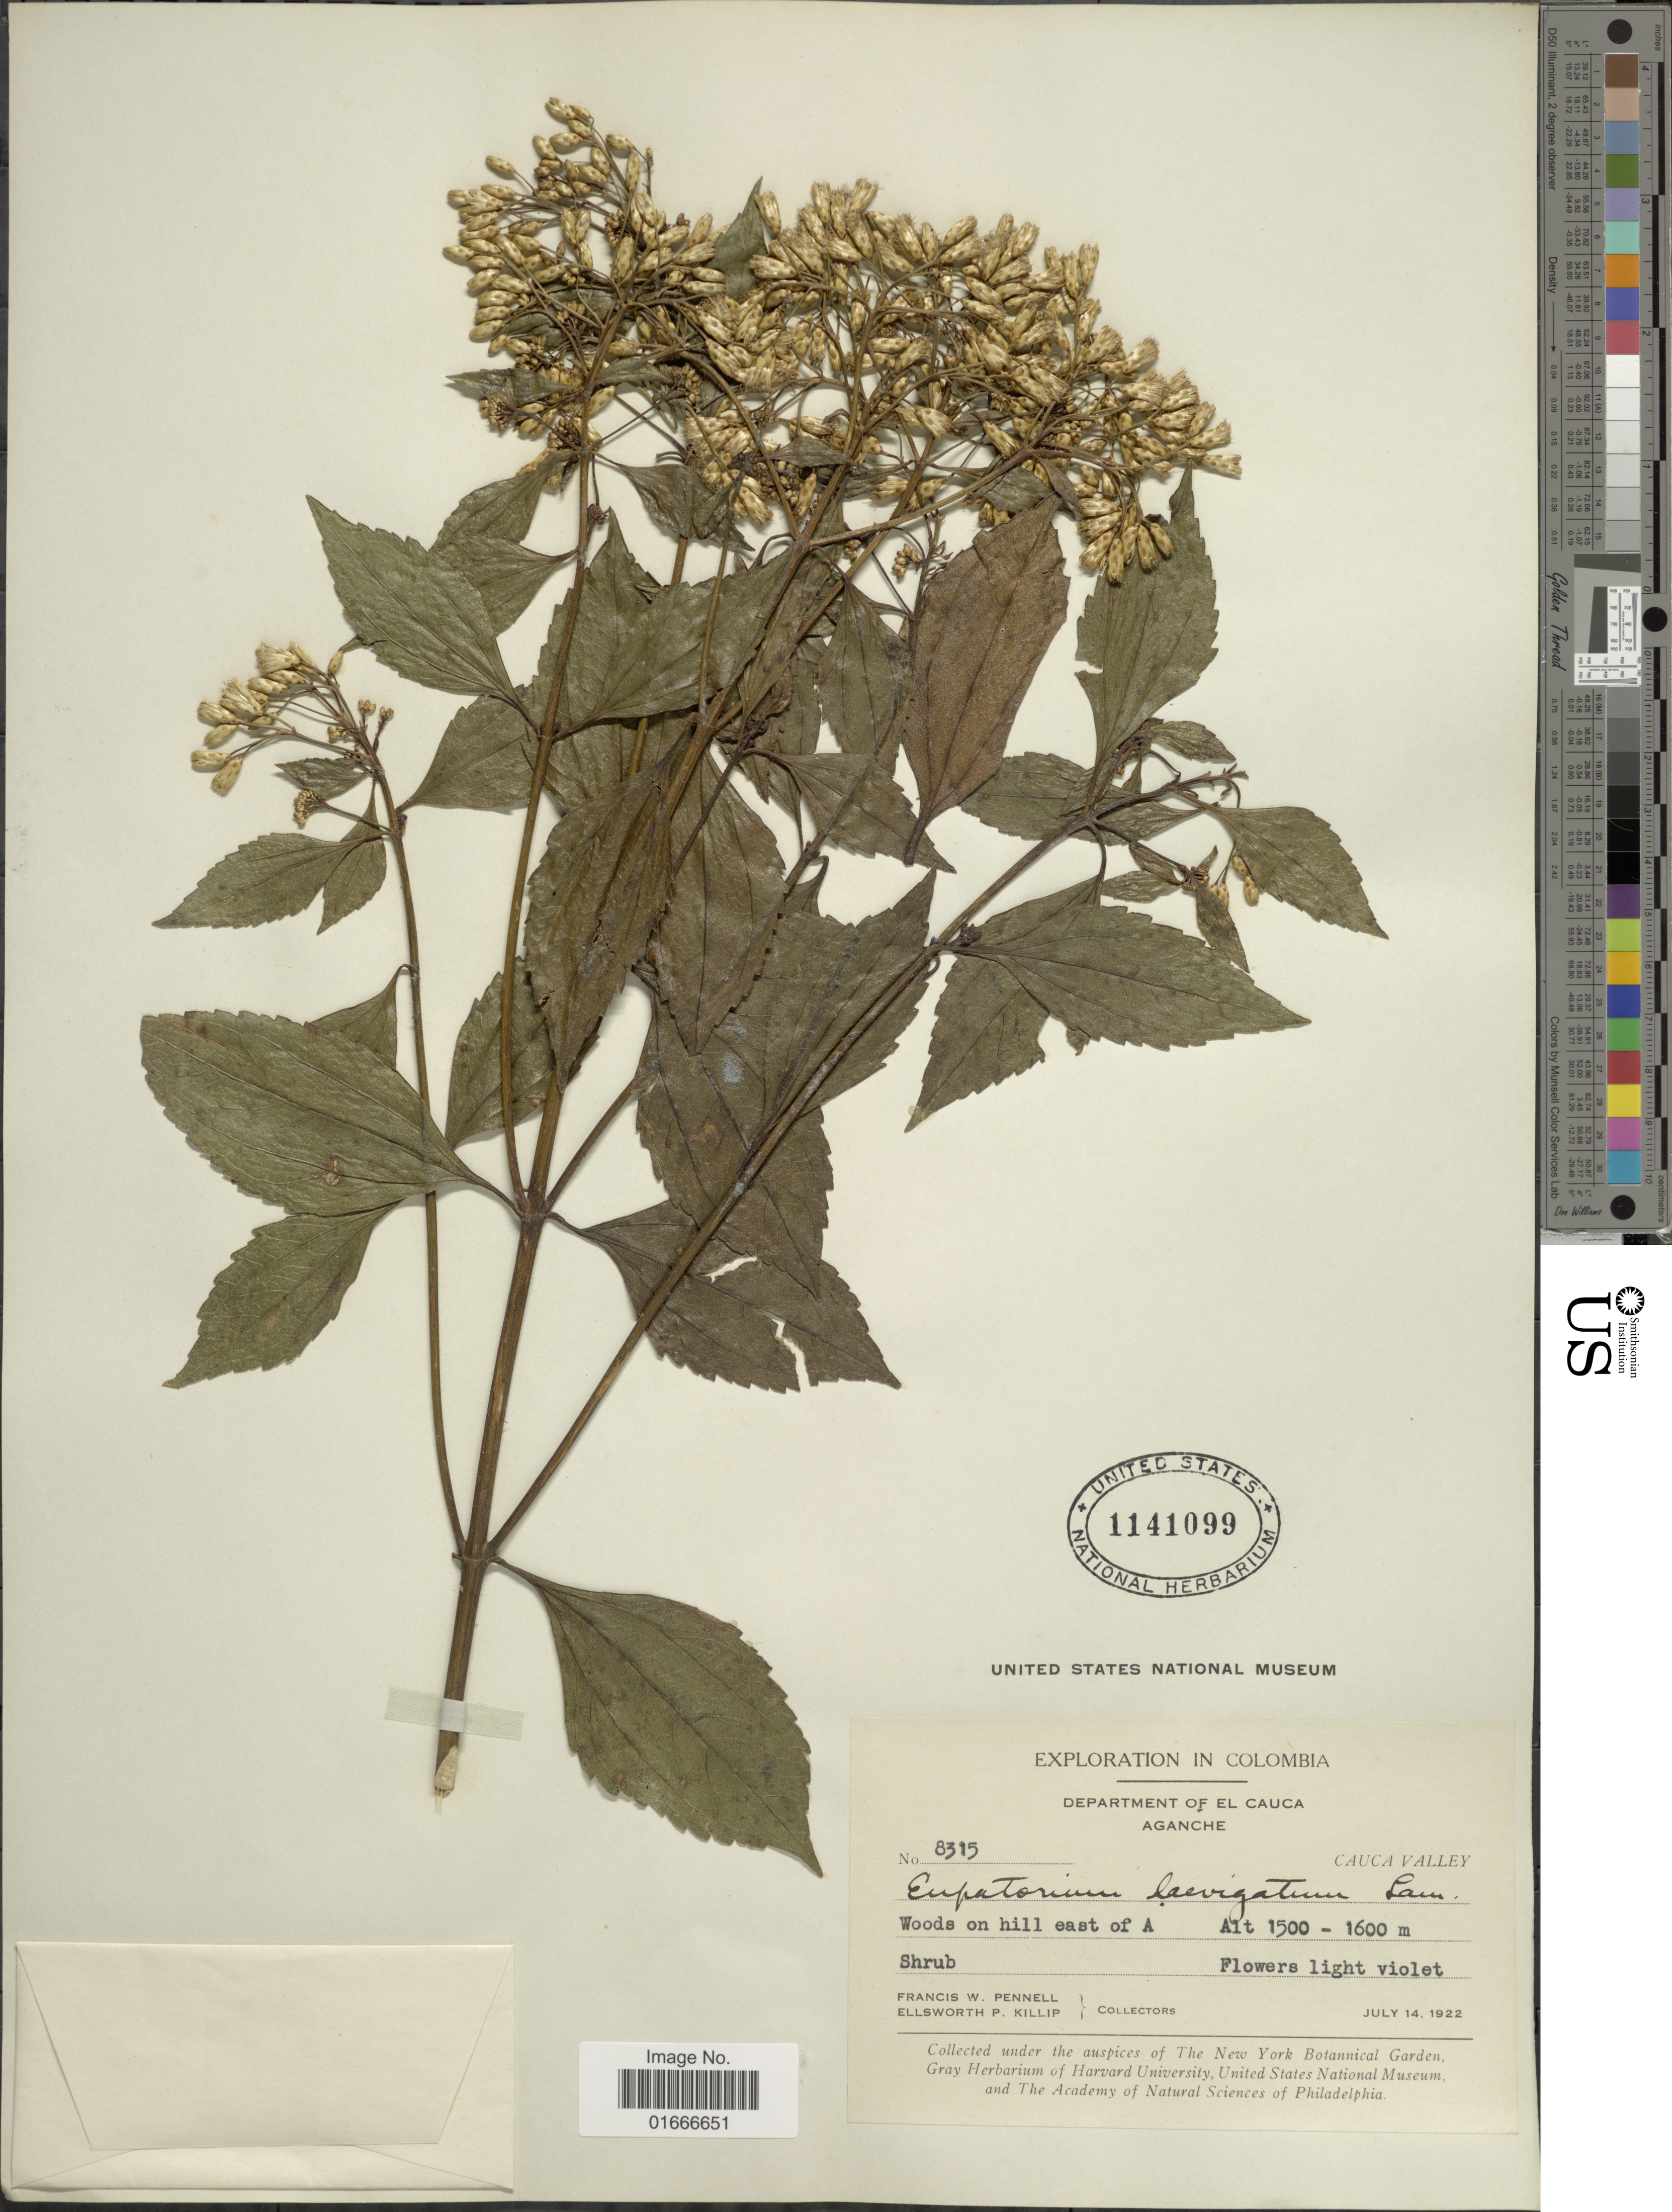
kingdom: Plantae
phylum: Tracheophyta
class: Magnoliopsida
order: Asterales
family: Asteraceae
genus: Chromolaena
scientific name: Chromolaena laevigata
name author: (Lam.) R.M. King & H. Rob.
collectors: F. W. Pennell & E. P. Killip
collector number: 8315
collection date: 1922-07-14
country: Colombia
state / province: Cauca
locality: Aganche, Cauca Valley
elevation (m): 1500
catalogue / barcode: US 1141099